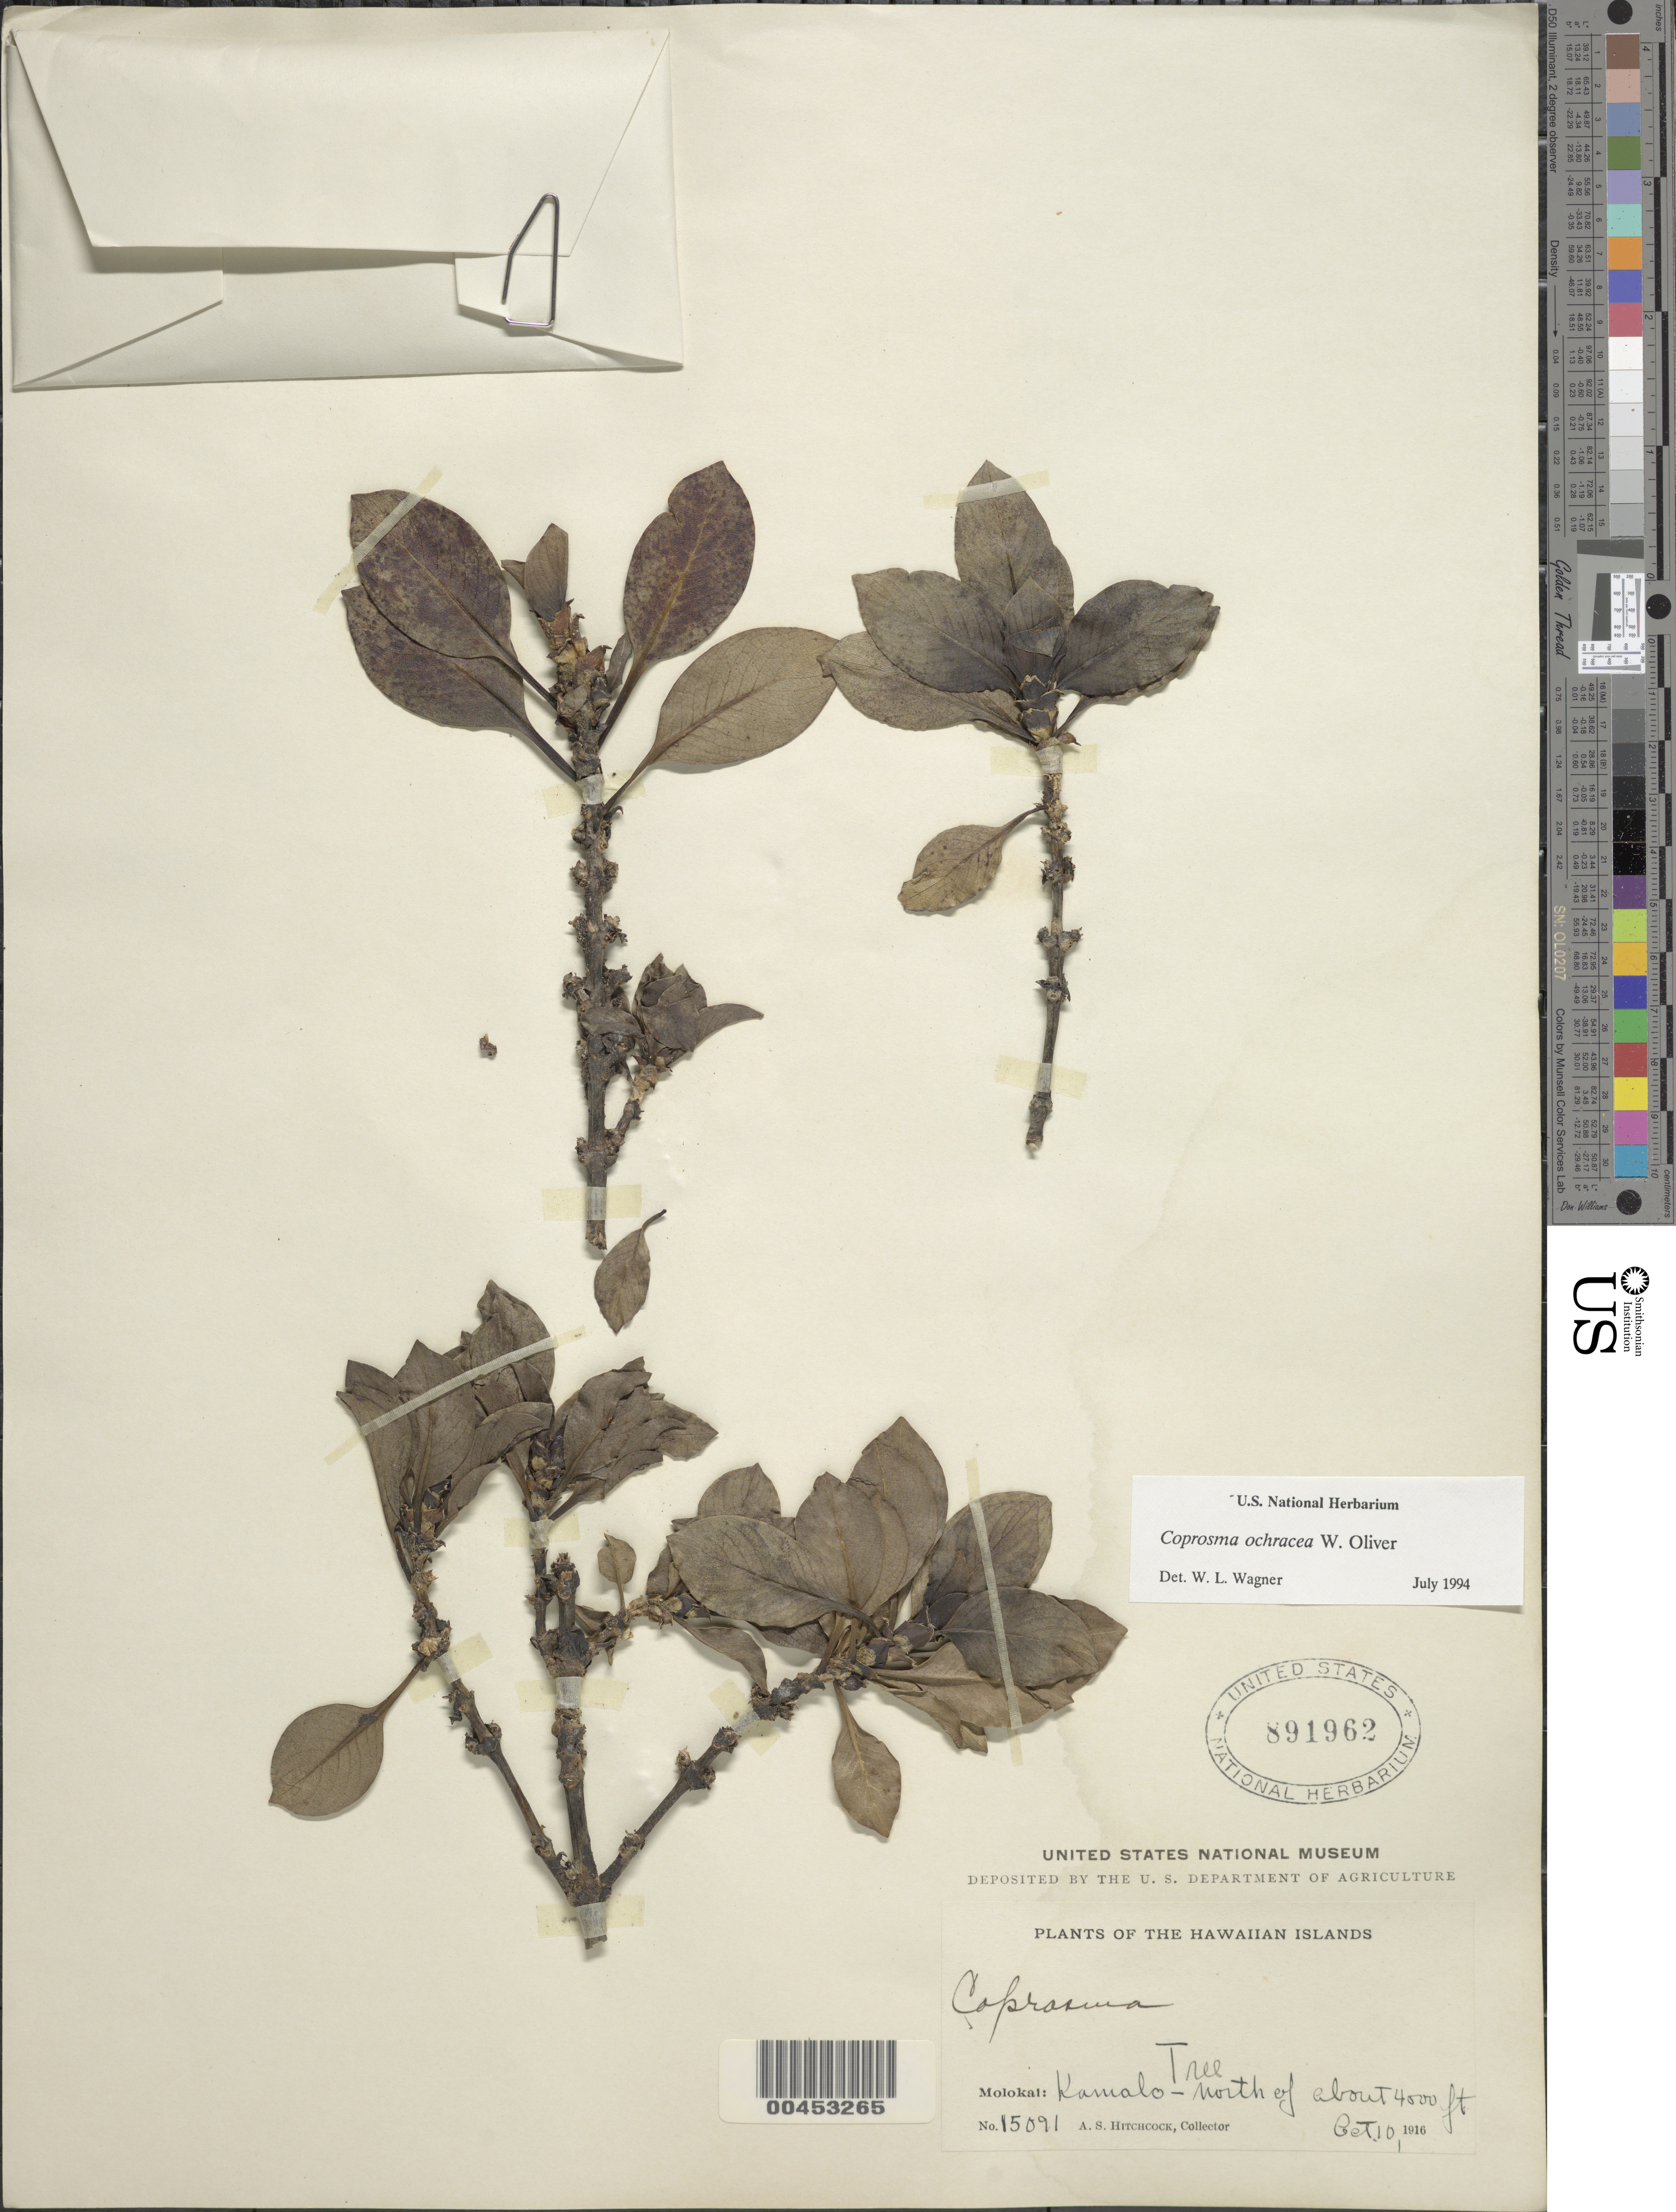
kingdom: Plantae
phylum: Tracheophyta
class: Magnoliopsida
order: Gentianales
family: Rubiaceae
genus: Coprosma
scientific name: Coprosma ochracea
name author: W.R.B. Oliv.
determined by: Wagner, W. L., (BOT), Smithsonian Institution - National Museum of Natural History (UNITED STATES)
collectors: A. S. Hitchcock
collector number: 15091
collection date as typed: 10 Oct 1916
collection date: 1916-10-10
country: United States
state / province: Hawaii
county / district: Maui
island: Moloka'i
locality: N of Kamalo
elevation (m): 1219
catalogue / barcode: US 891962